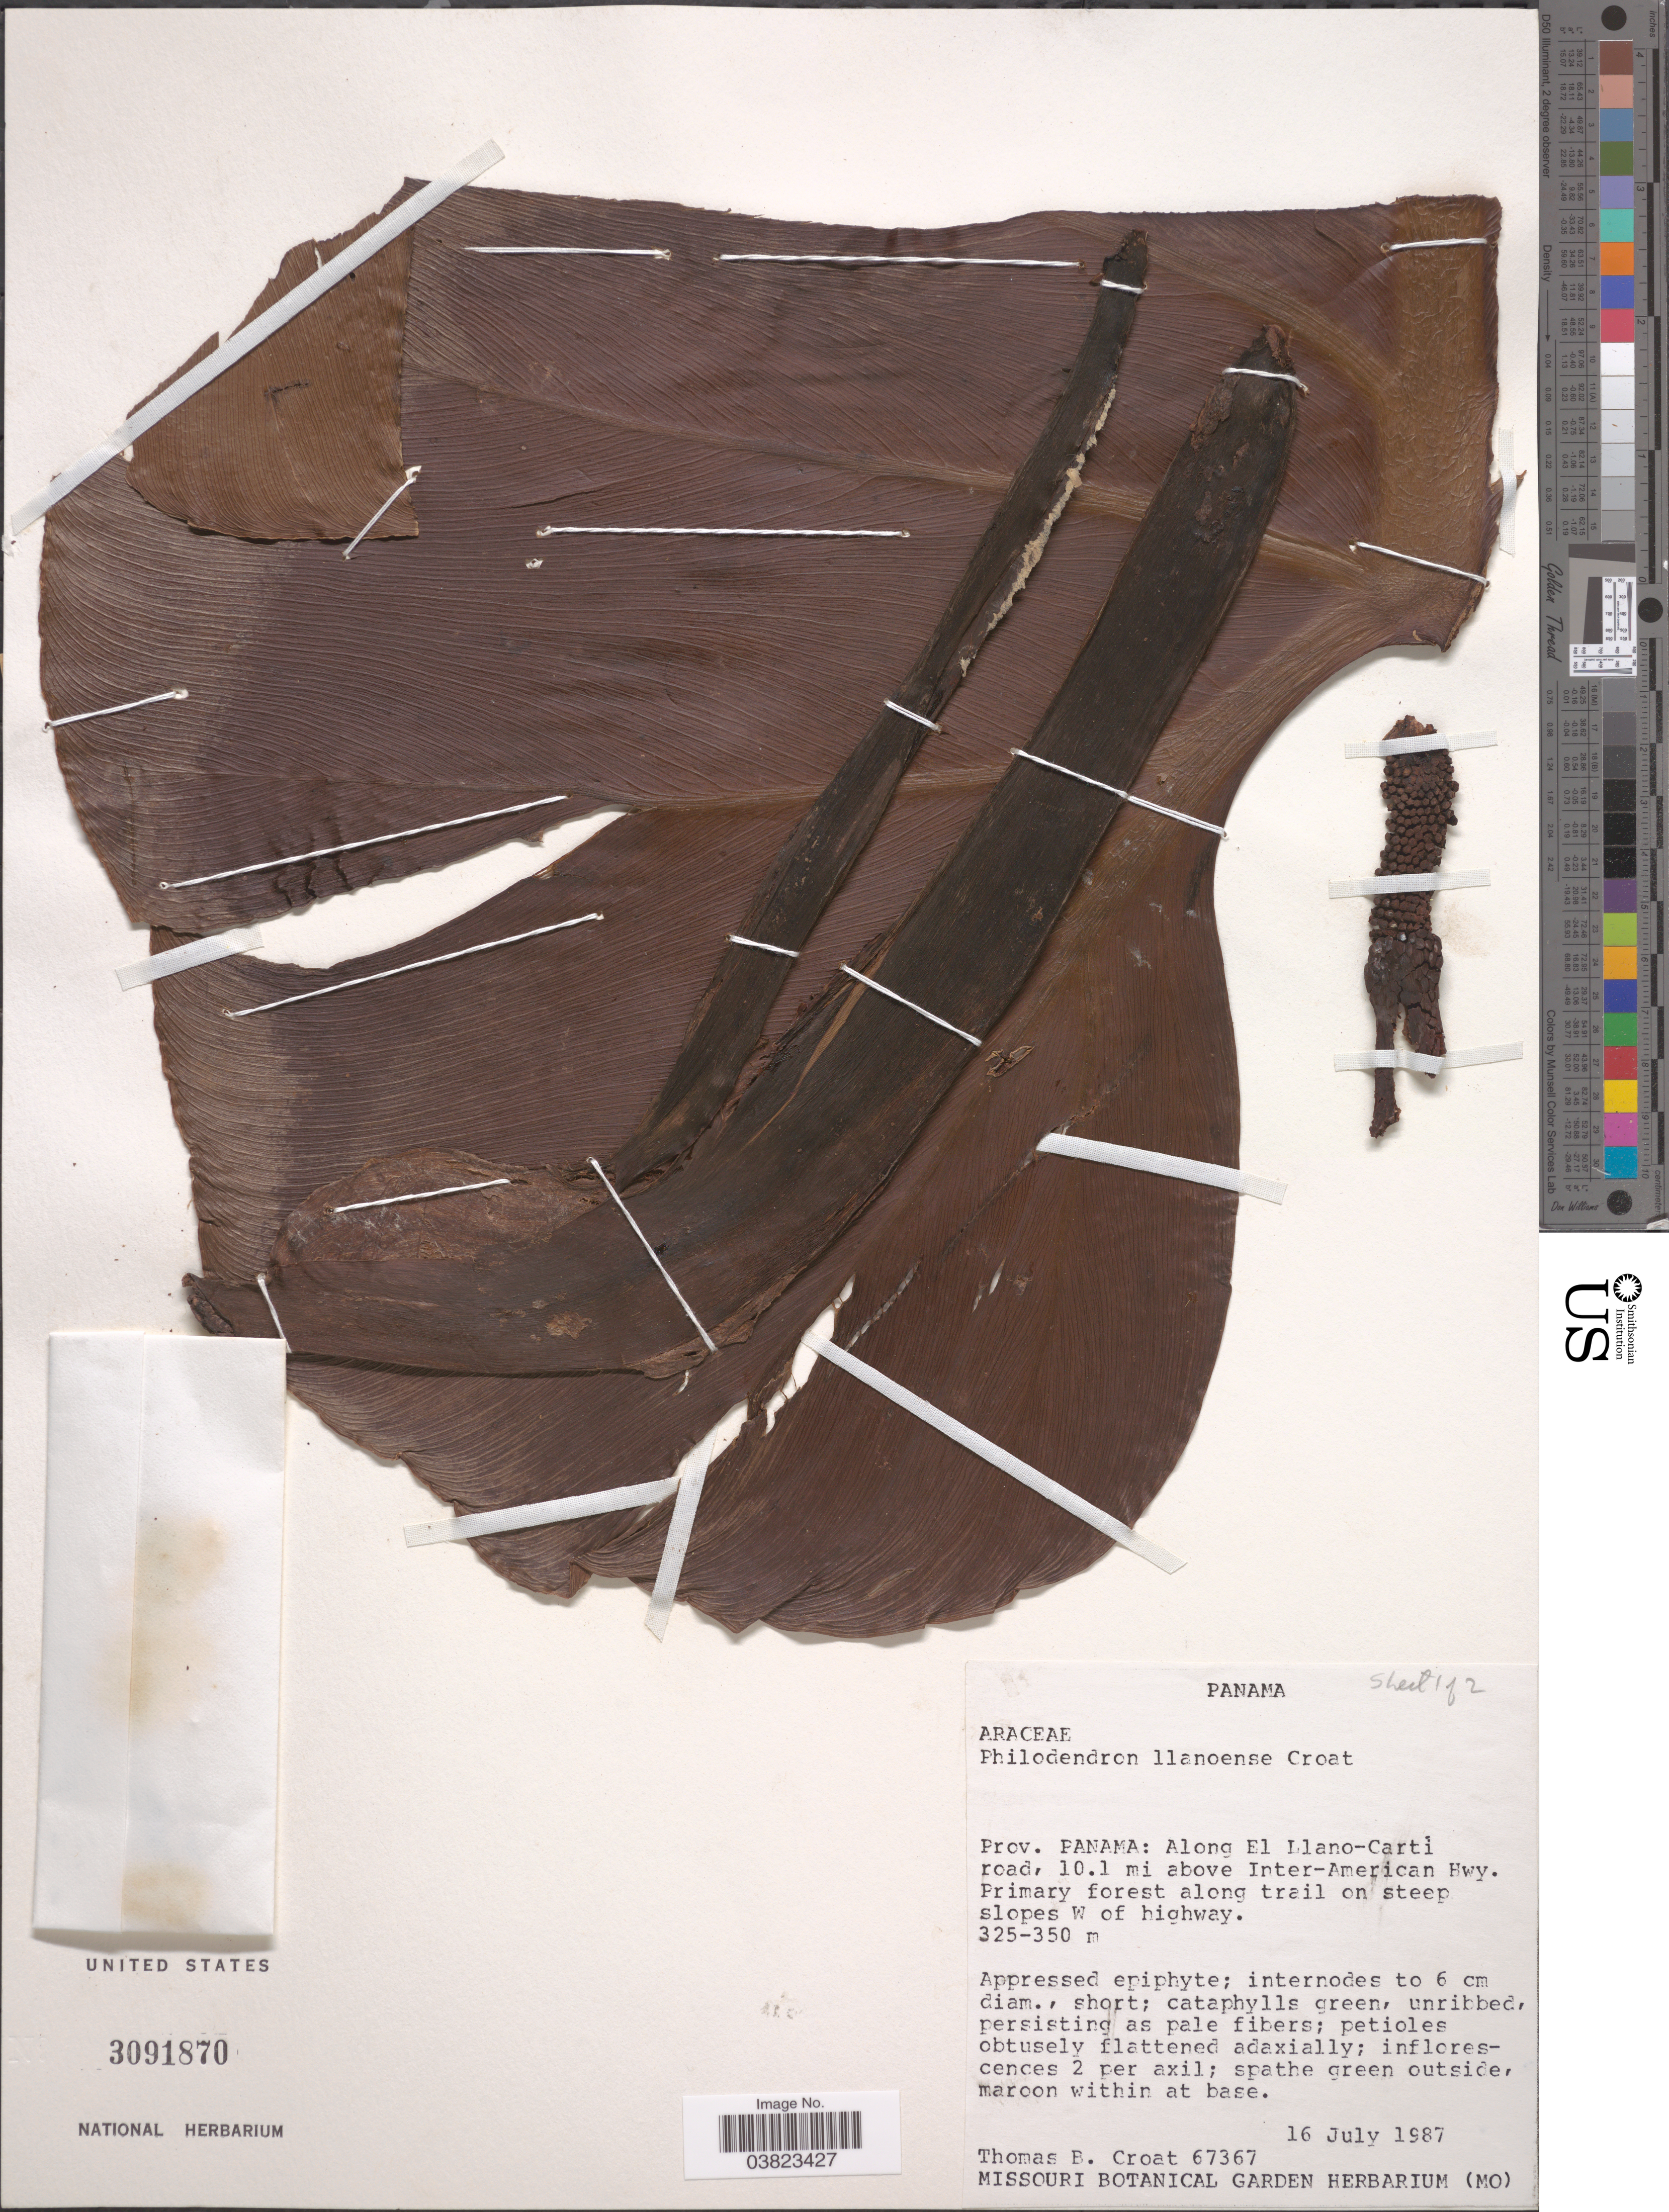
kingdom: Plantae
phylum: Tracheophyta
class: Liliopsida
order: Alismatales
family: Araceae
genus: Philodendron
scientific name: Philodendron llanoense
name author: Croat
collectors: T. B. Croat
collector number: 67367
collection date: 1987-07-16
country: Panama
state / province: Panamá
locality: Along El Llano-Carti road, 10.1 mi above Inter-American Hwy. Primary forest along trail on steep slopes W of highway.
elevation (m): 325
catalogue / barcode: US 3091870